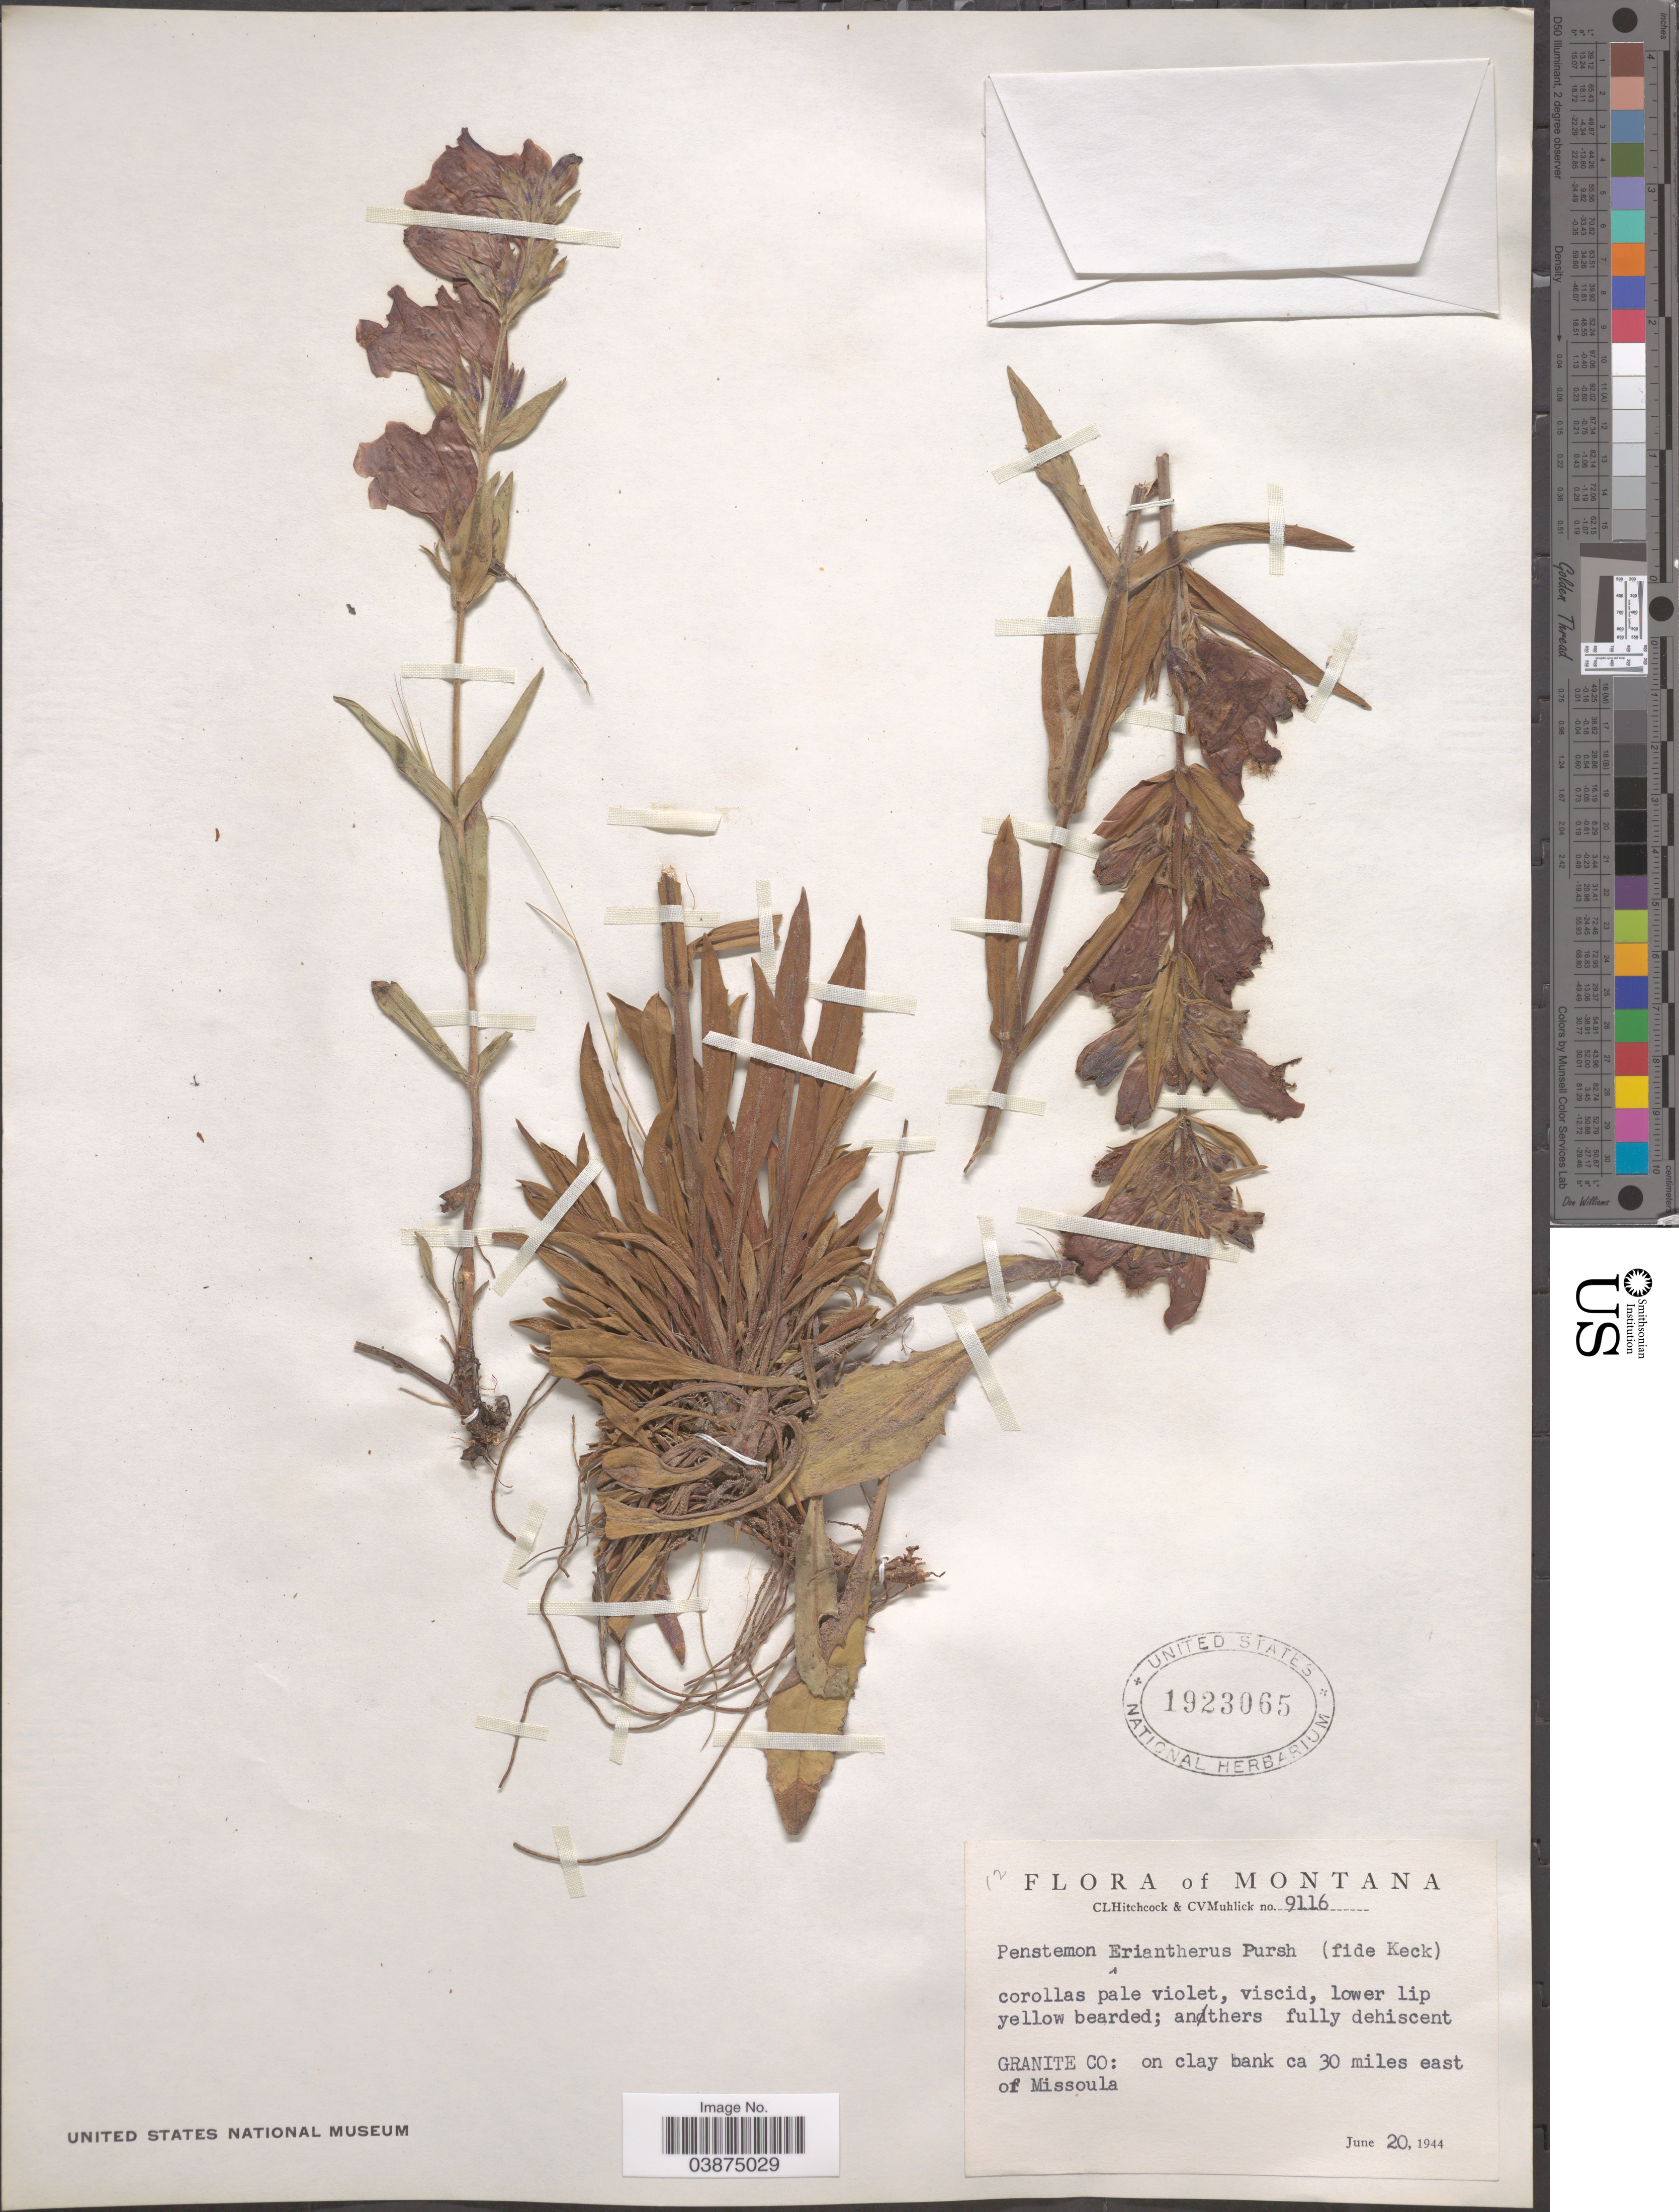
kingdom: Plantae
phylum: Tracheophyta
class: Magnoliopsida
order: Lamiales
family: Plantaginaceae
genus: Penstemon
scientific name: Penstemon eriantherus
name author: Pursh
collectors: C. L. Hitchcock & C. V. Muhlick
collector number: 9116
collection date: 1944-06-20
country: United States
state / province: Montana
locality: Granite Co: ca 30 miles east of Missoula.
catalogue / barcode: US 1923065